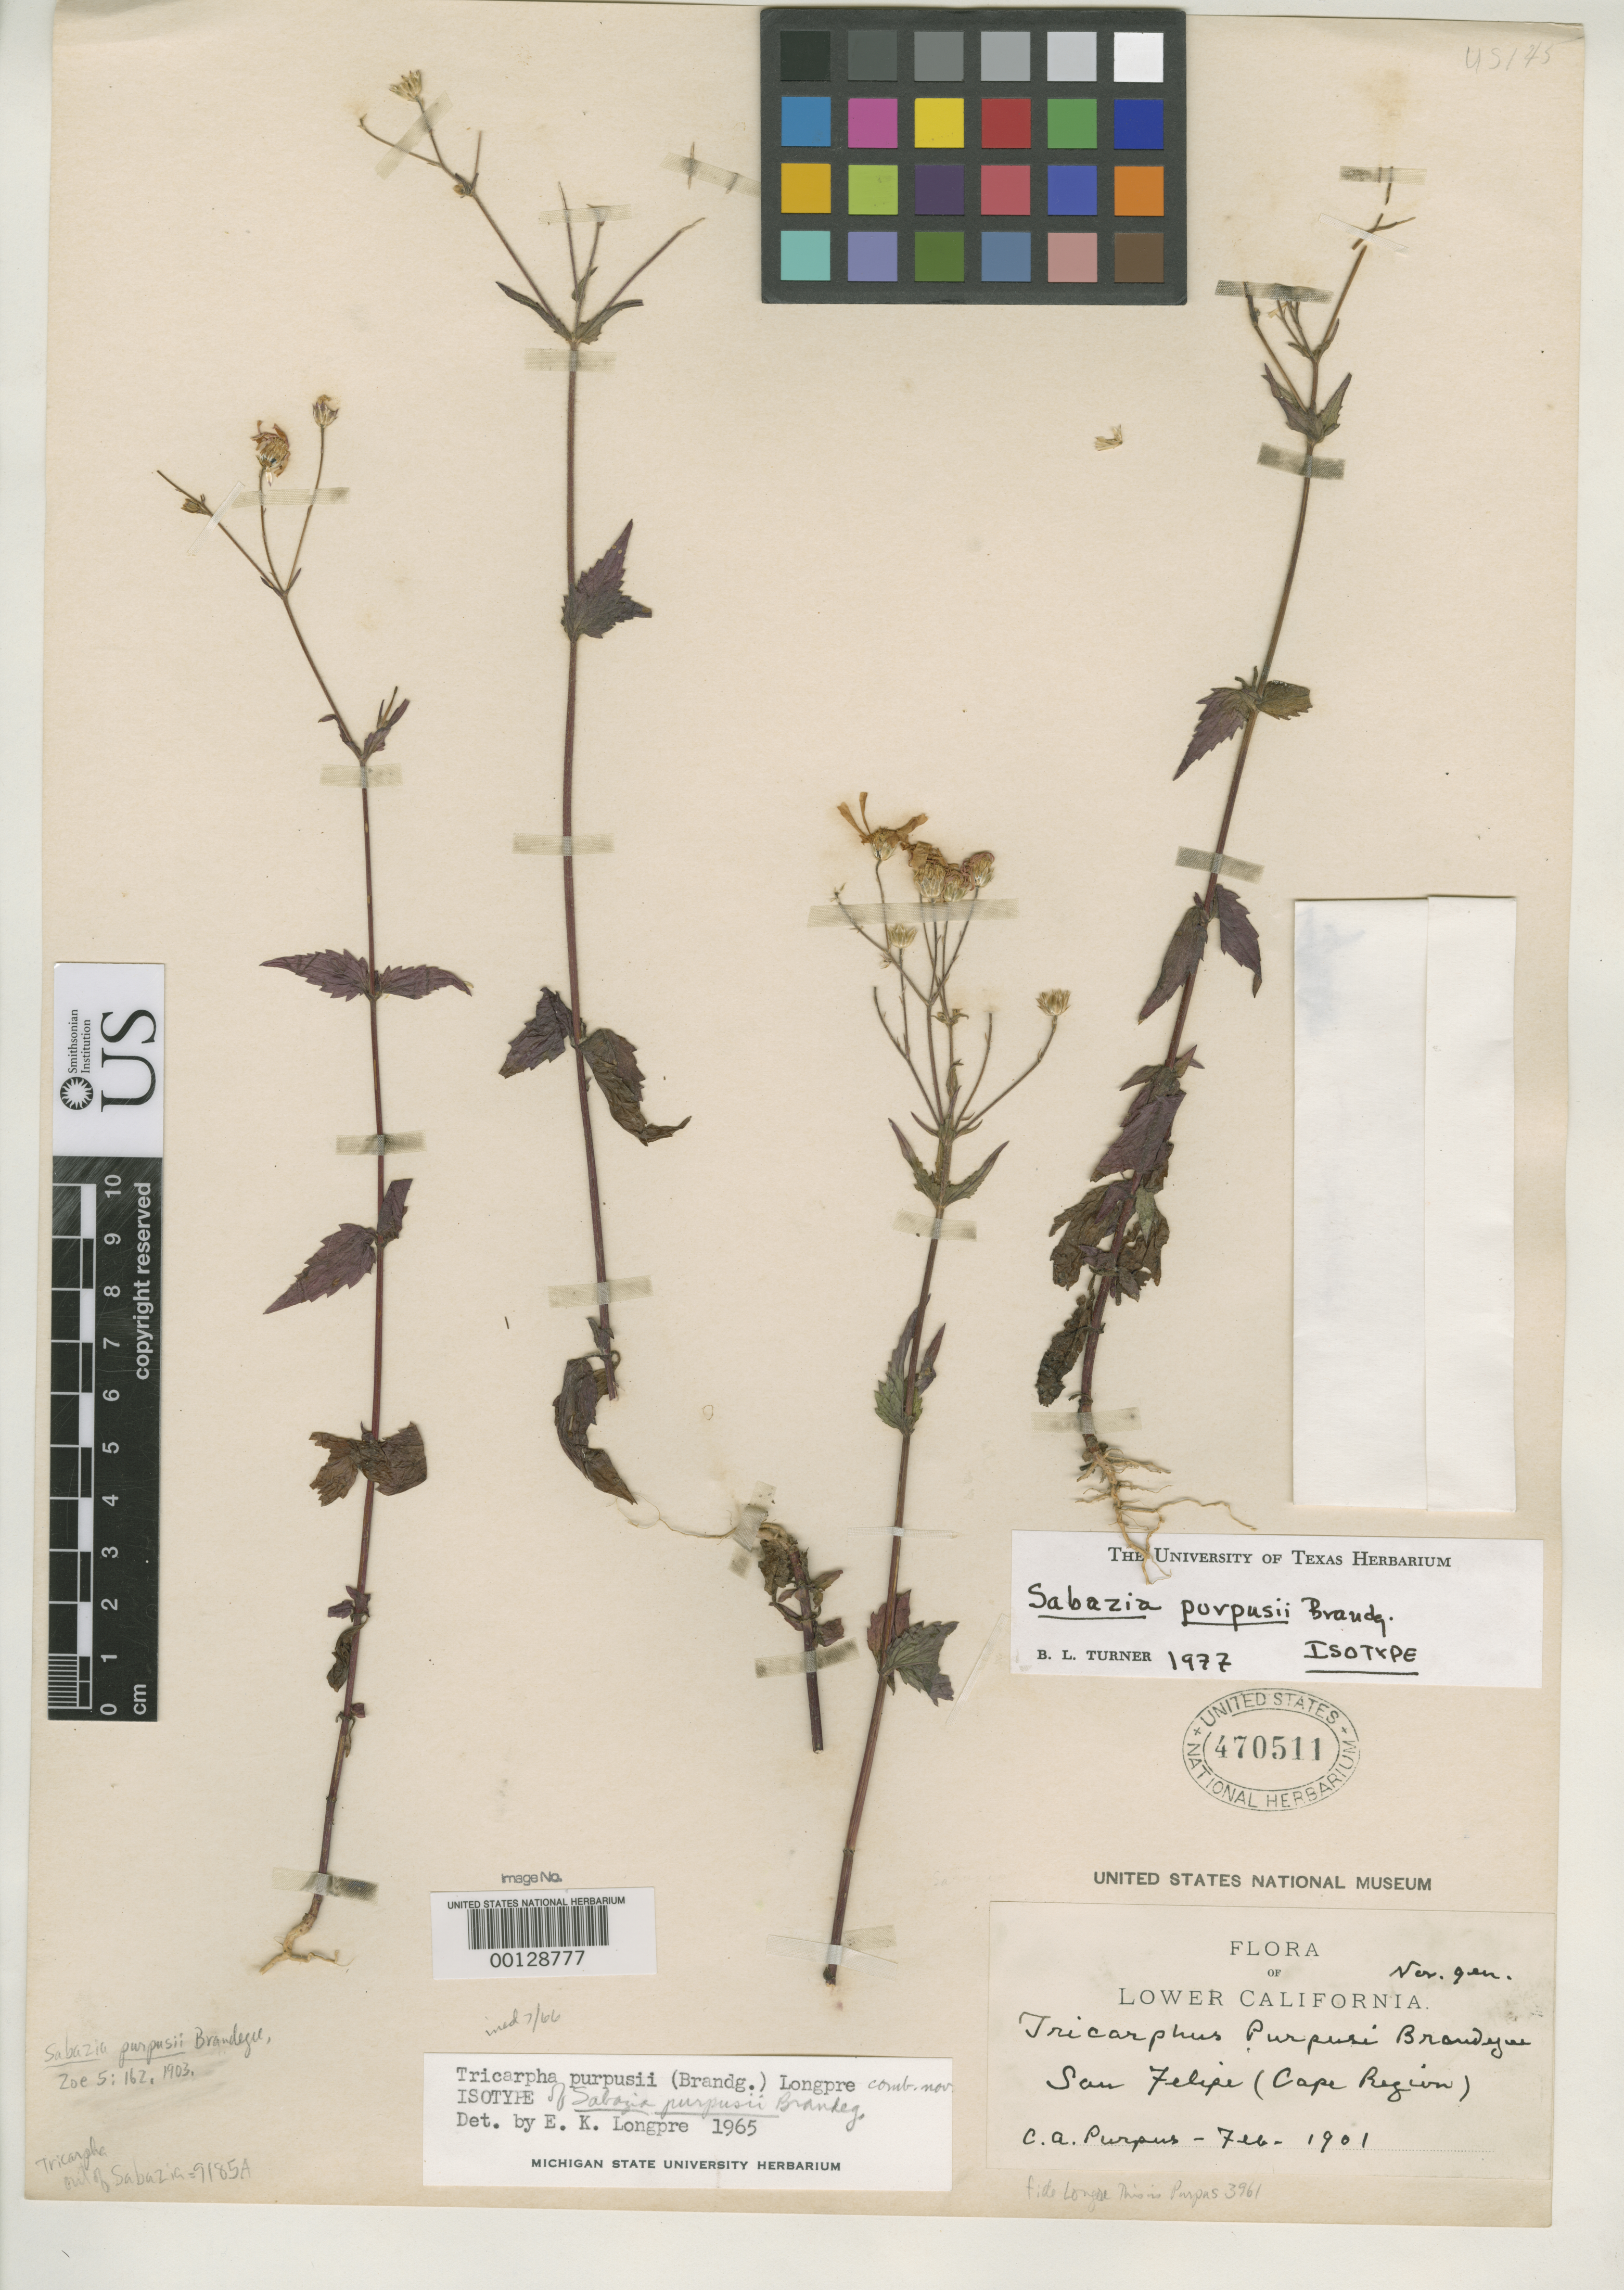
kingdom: Plantae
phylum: Tracheophyta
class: Magnoliopsida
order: Asterales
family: Asteraceae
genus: Sabazia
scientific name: Sabazia purpusii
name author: Brandegee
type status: Isotype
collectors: C. A. Purpus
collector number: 3961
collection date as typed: Feb 1901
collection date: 1901-02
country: Mexico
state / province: Baja California Sur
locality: San Felipe, Cape Region.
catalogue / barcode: US 470511